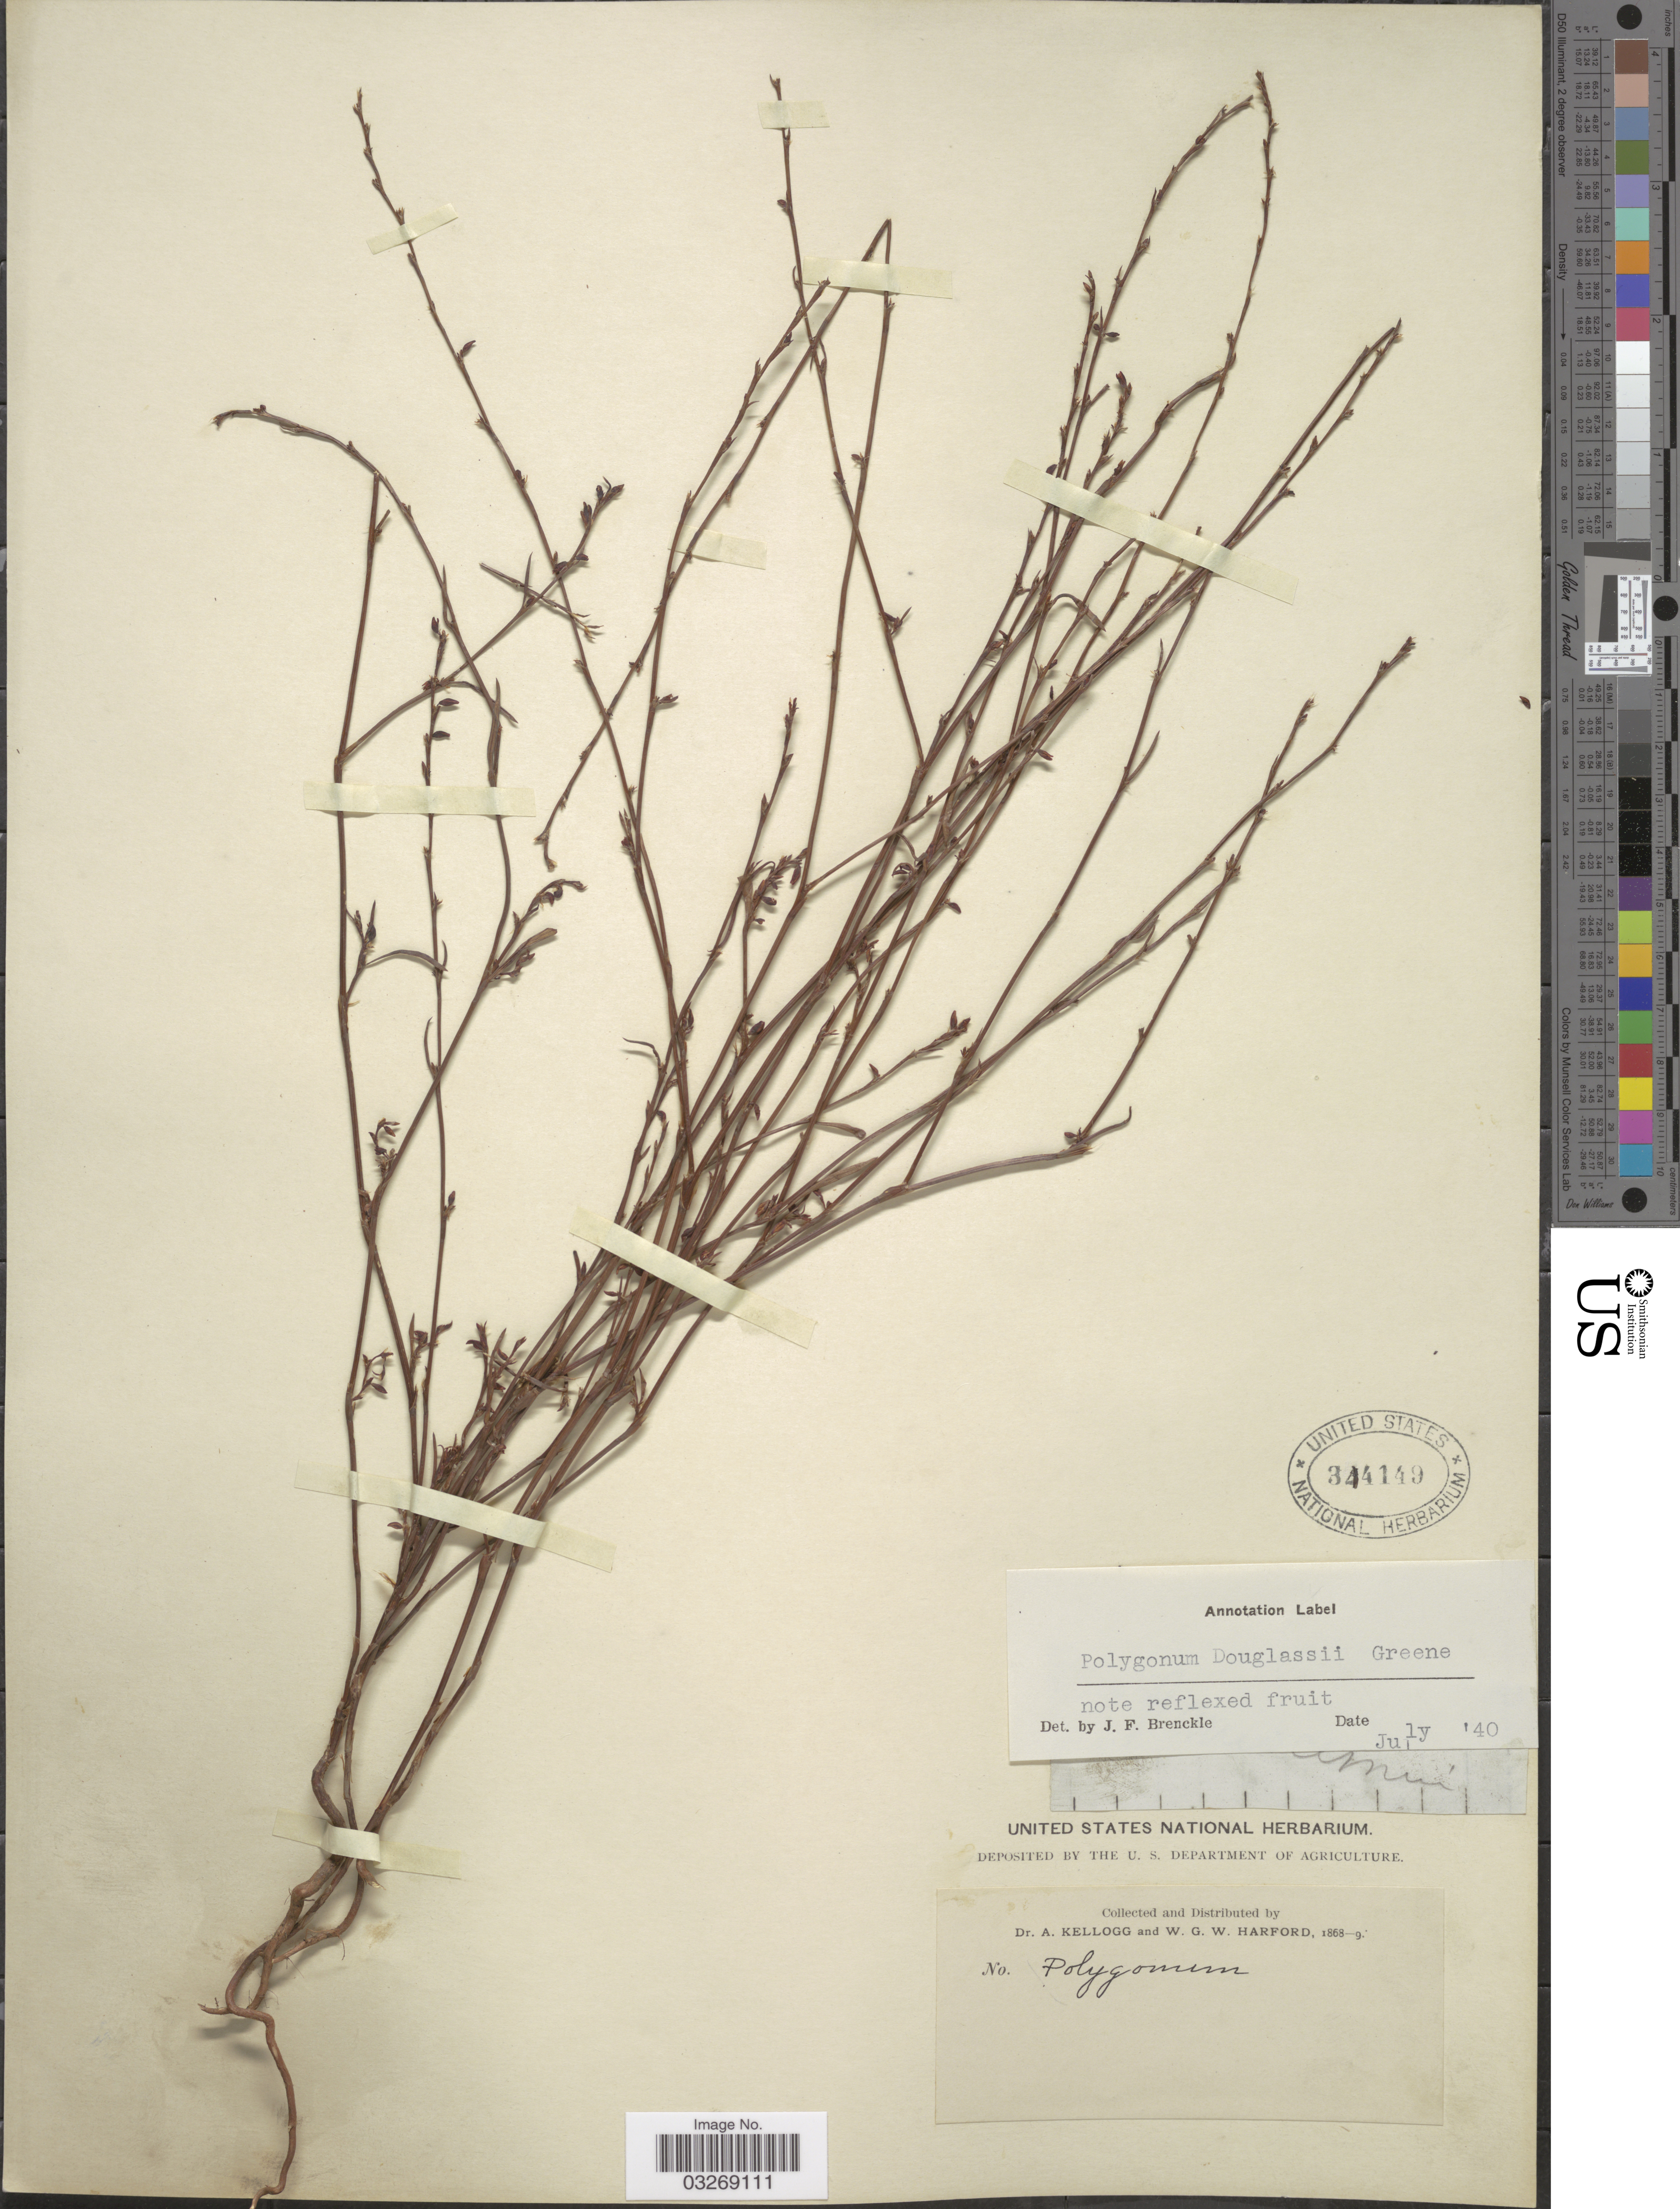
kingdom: Plantae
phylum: Tracheophyta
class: Magnoliopsida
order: Caryophyllales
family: Polygonaceae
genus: Polygonum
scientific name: Polygonum douglasii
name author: Greene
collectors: A. Kellogg & W. G. W. Harford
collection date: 1868/1869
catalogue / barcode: US 314149